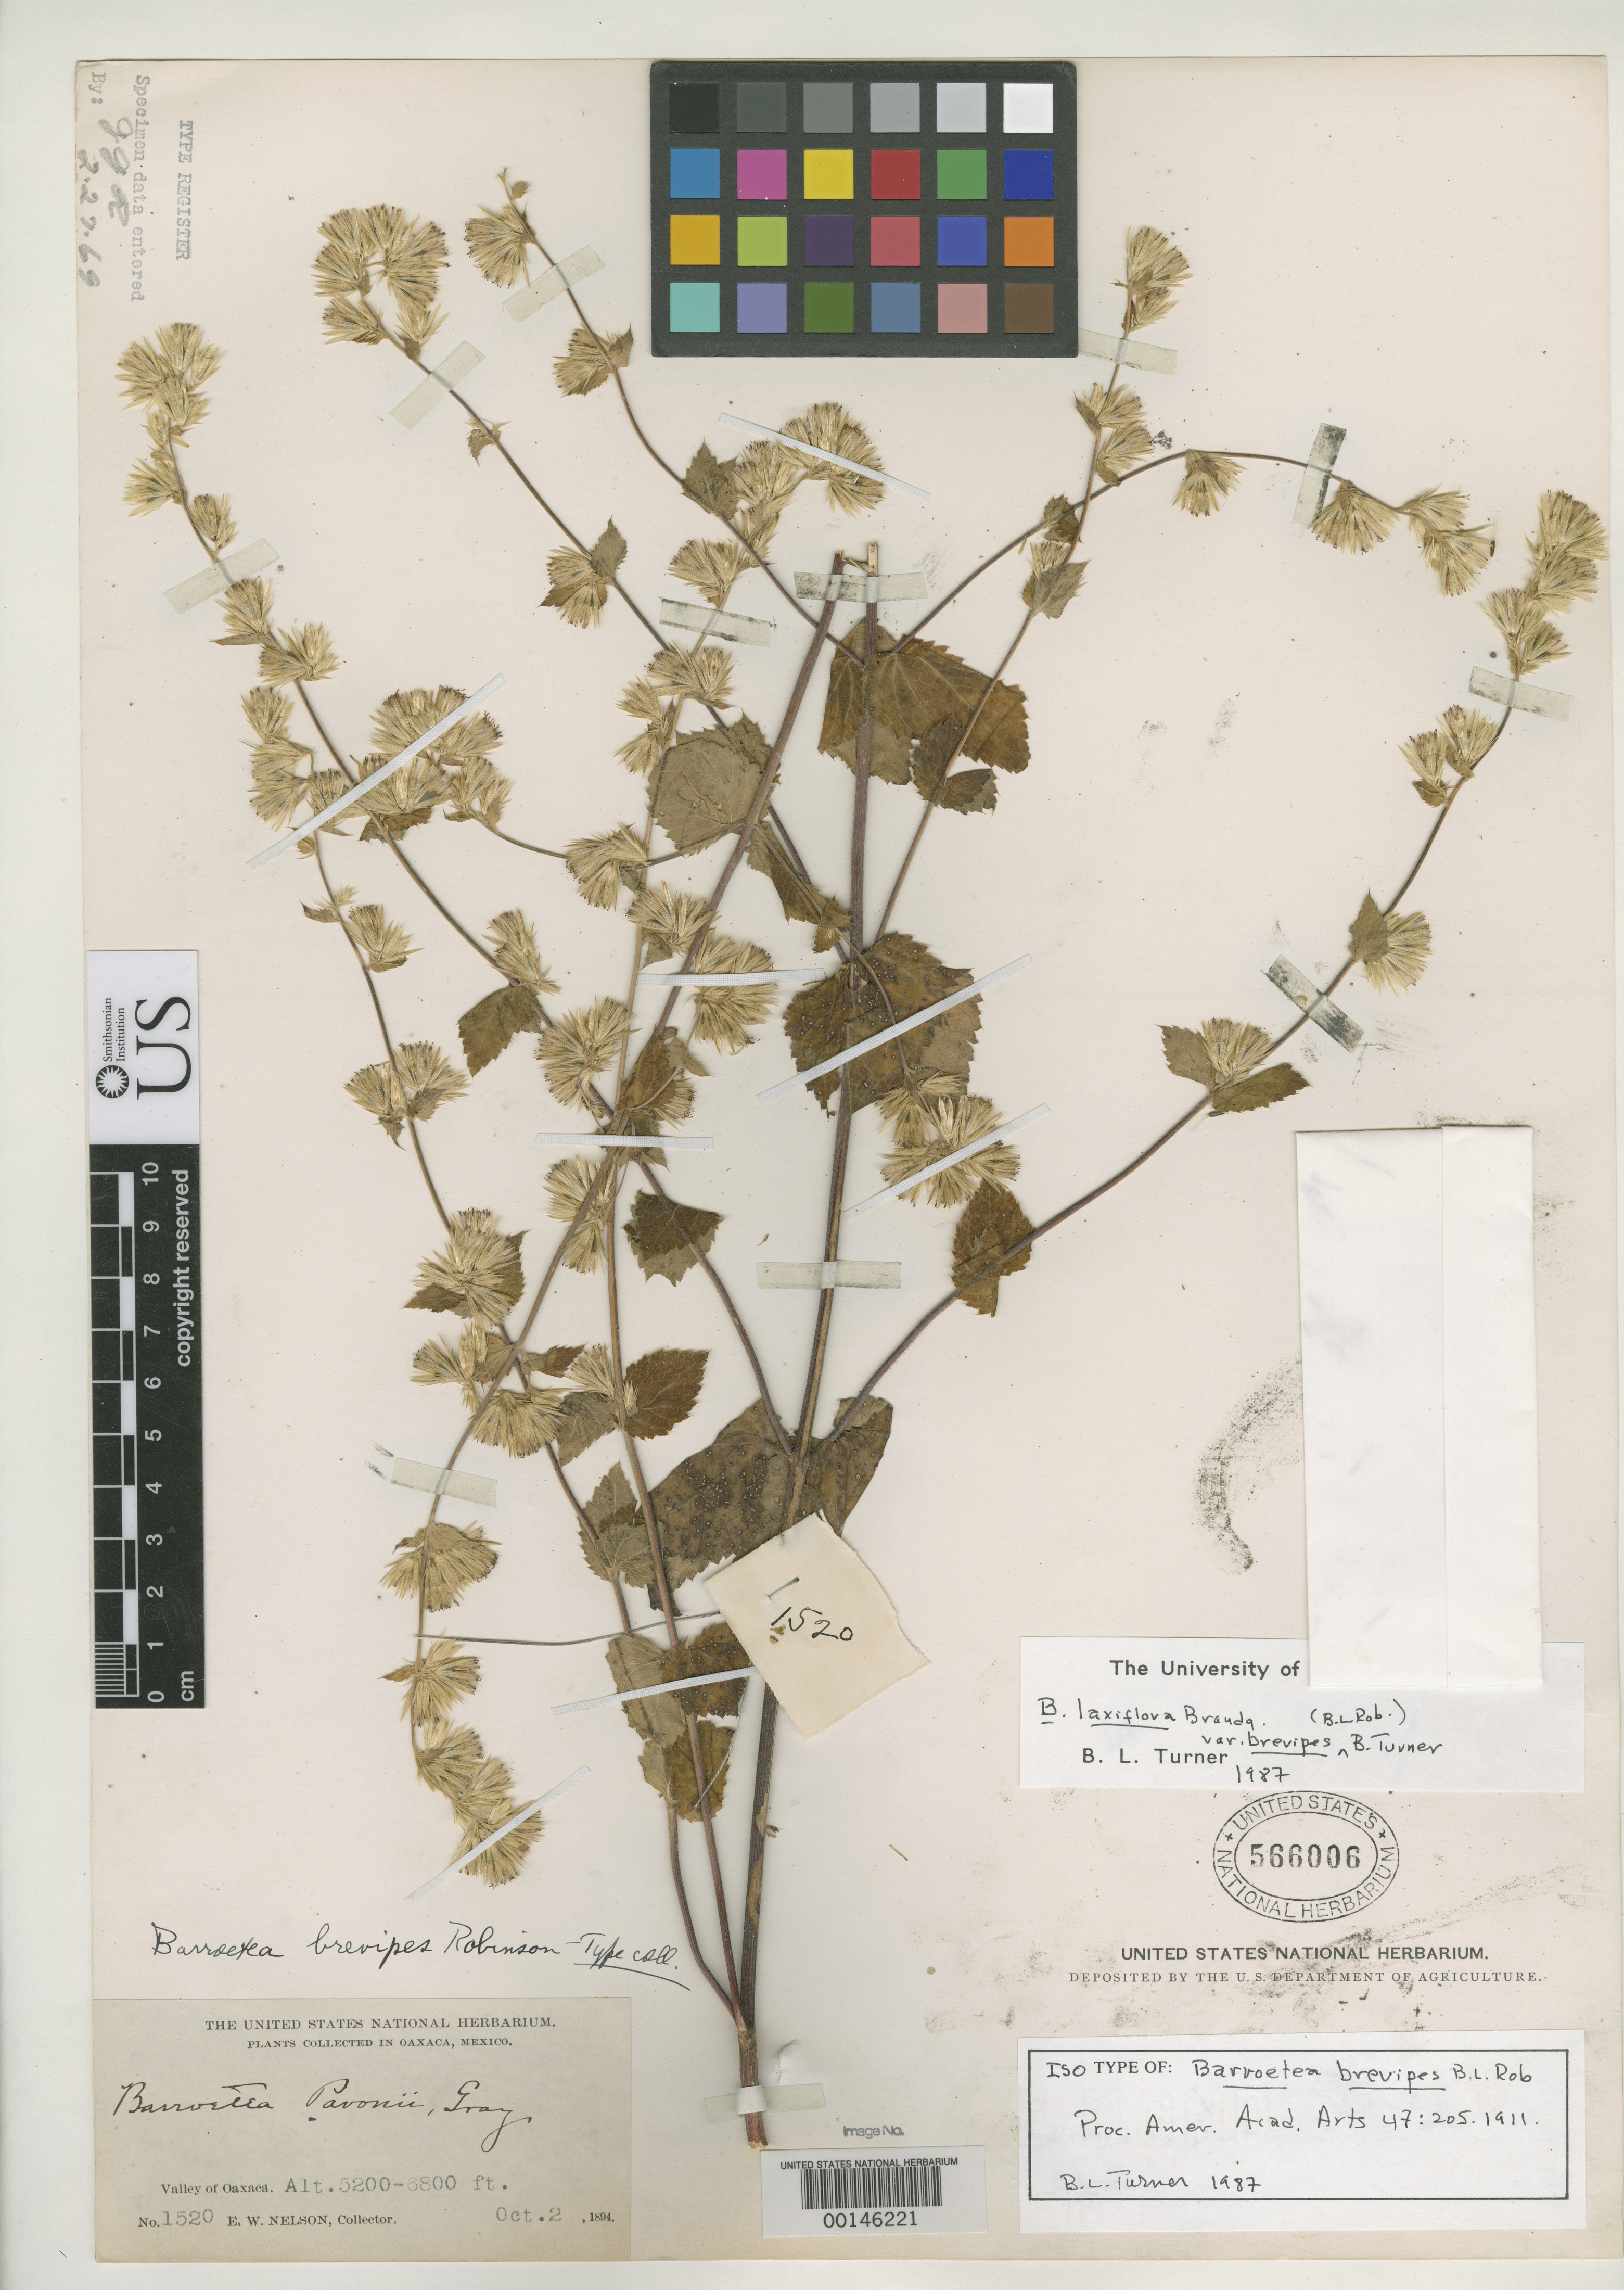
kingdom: Plantae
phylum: Tracheophyta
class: Magnoliopsida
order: Asterales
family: Asteraceae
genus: Barroetea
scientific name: Barroetea brevipes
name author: B.L. Rob.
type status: Isotype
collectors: E. W. Nelson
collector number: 1520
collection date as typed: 02 Oct 1894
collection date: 1894-10-02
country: Mexico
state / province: Oaxaca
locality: Valley of Oaxaca.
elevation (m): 2075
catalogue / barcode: US 566006